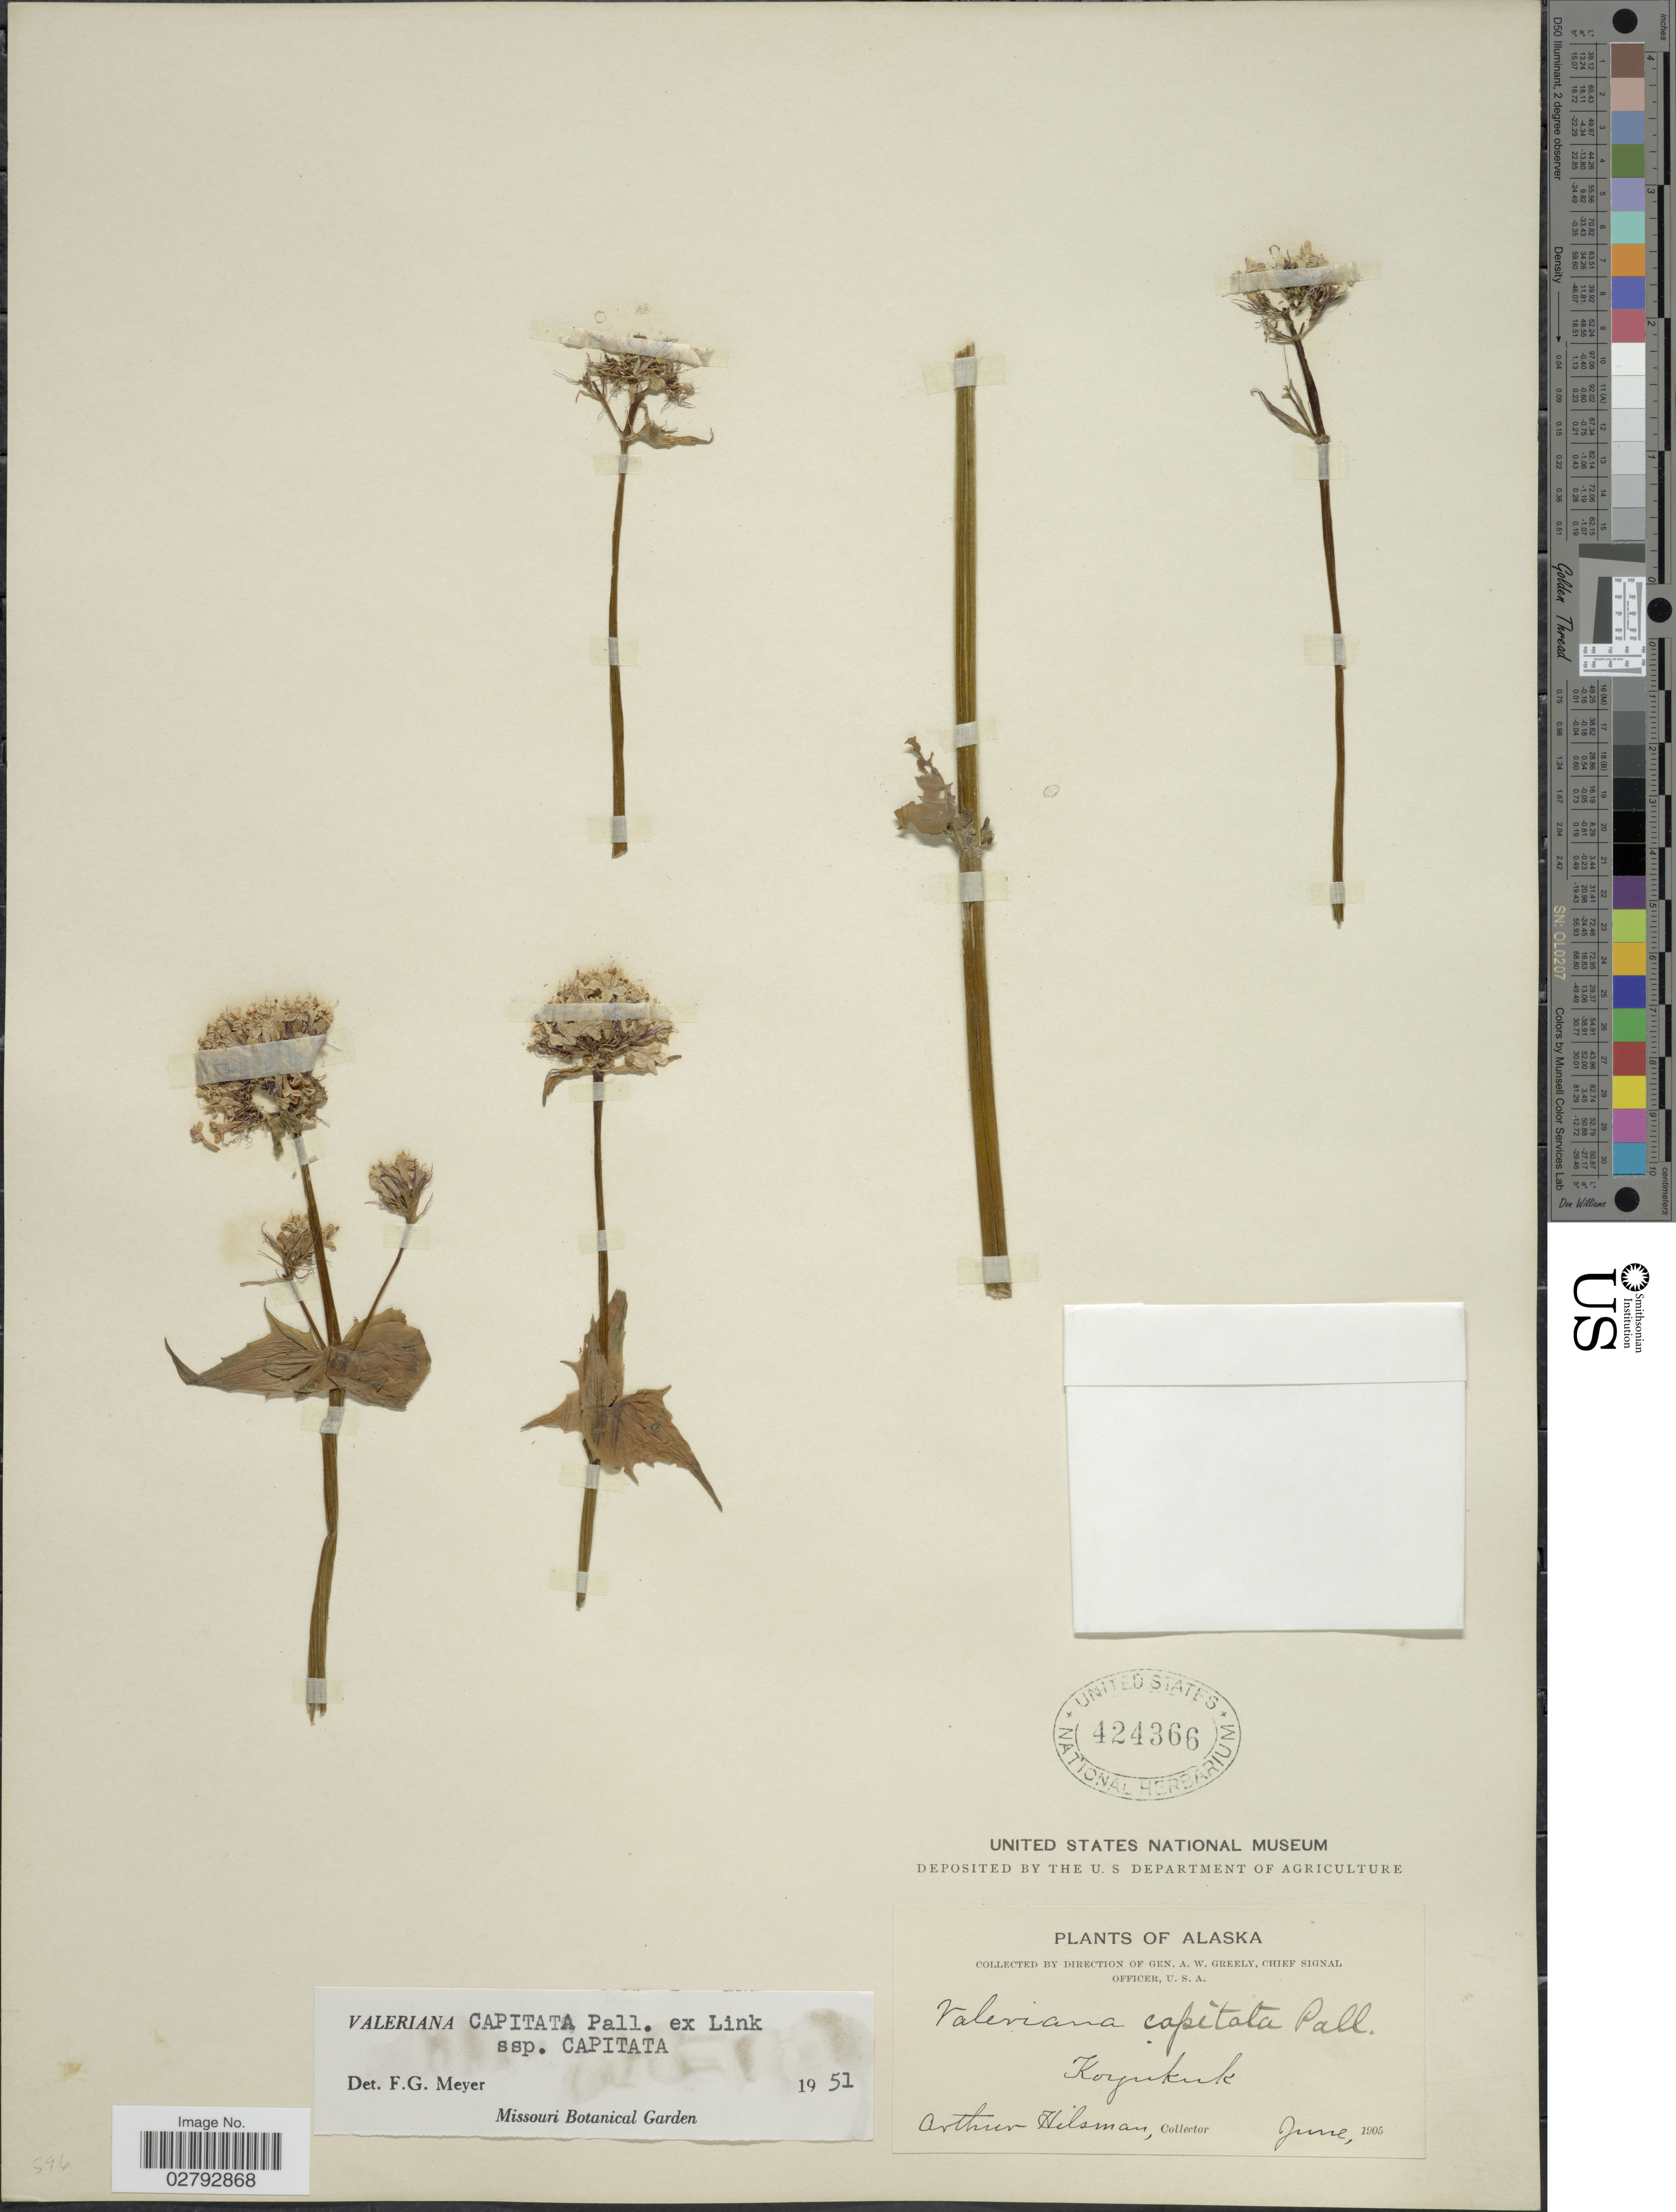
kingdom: Plantae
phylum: Tracheophyta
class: Magnoliopsida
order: Dipsacales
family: Caprifoliaceae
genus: Valeriana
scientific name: Valeriana capitata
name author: Link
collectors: A. Hilsman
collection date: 1905-06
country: United States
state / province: Alaska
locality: Koyukuk.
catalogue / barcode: US 424366